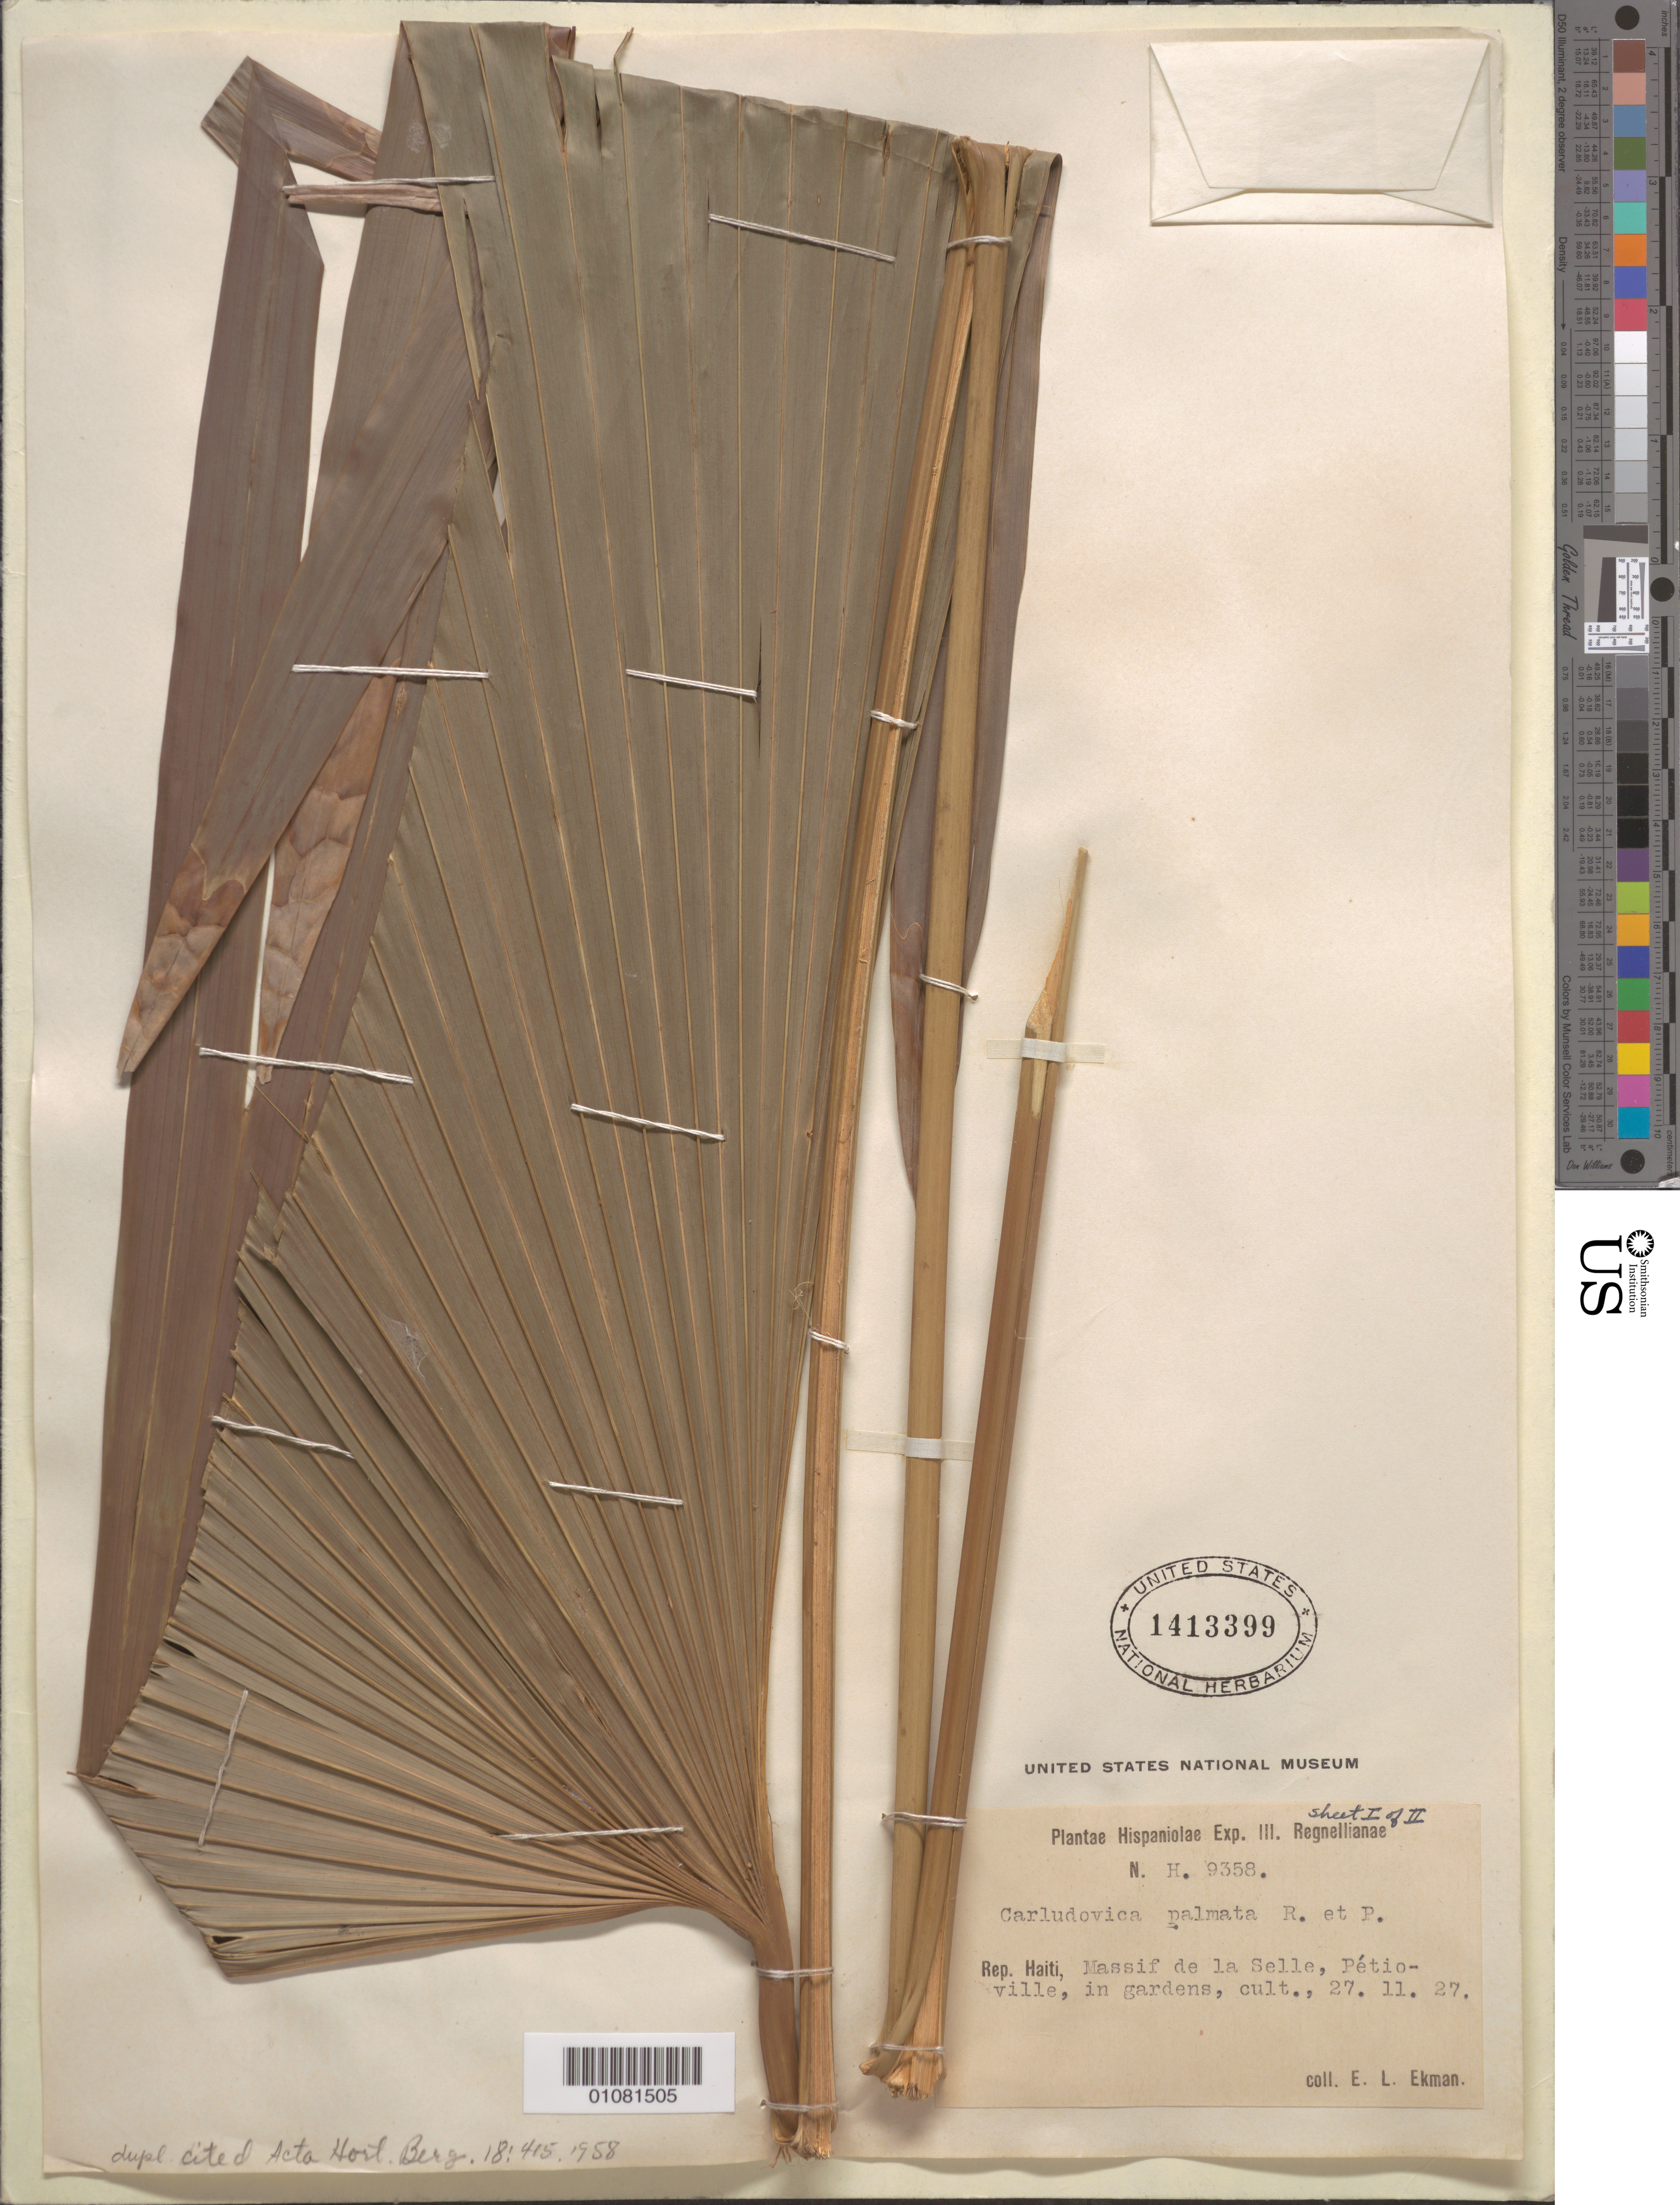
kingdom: Plantae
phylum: Tracheophyta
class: Liliopsida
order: Pandanales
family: Cyclanthaceae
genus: Carludovica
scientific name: Carludovica palmata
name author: Ruiz & Pav.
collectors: E. L. Ekman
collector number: H 9358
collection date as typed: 27 Nov 1927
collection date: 1927-11-27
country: Haiti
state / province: Sud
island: Hispaniola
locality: Massif de la Selle, Petitionville, in gardens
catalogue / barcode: US 1413399